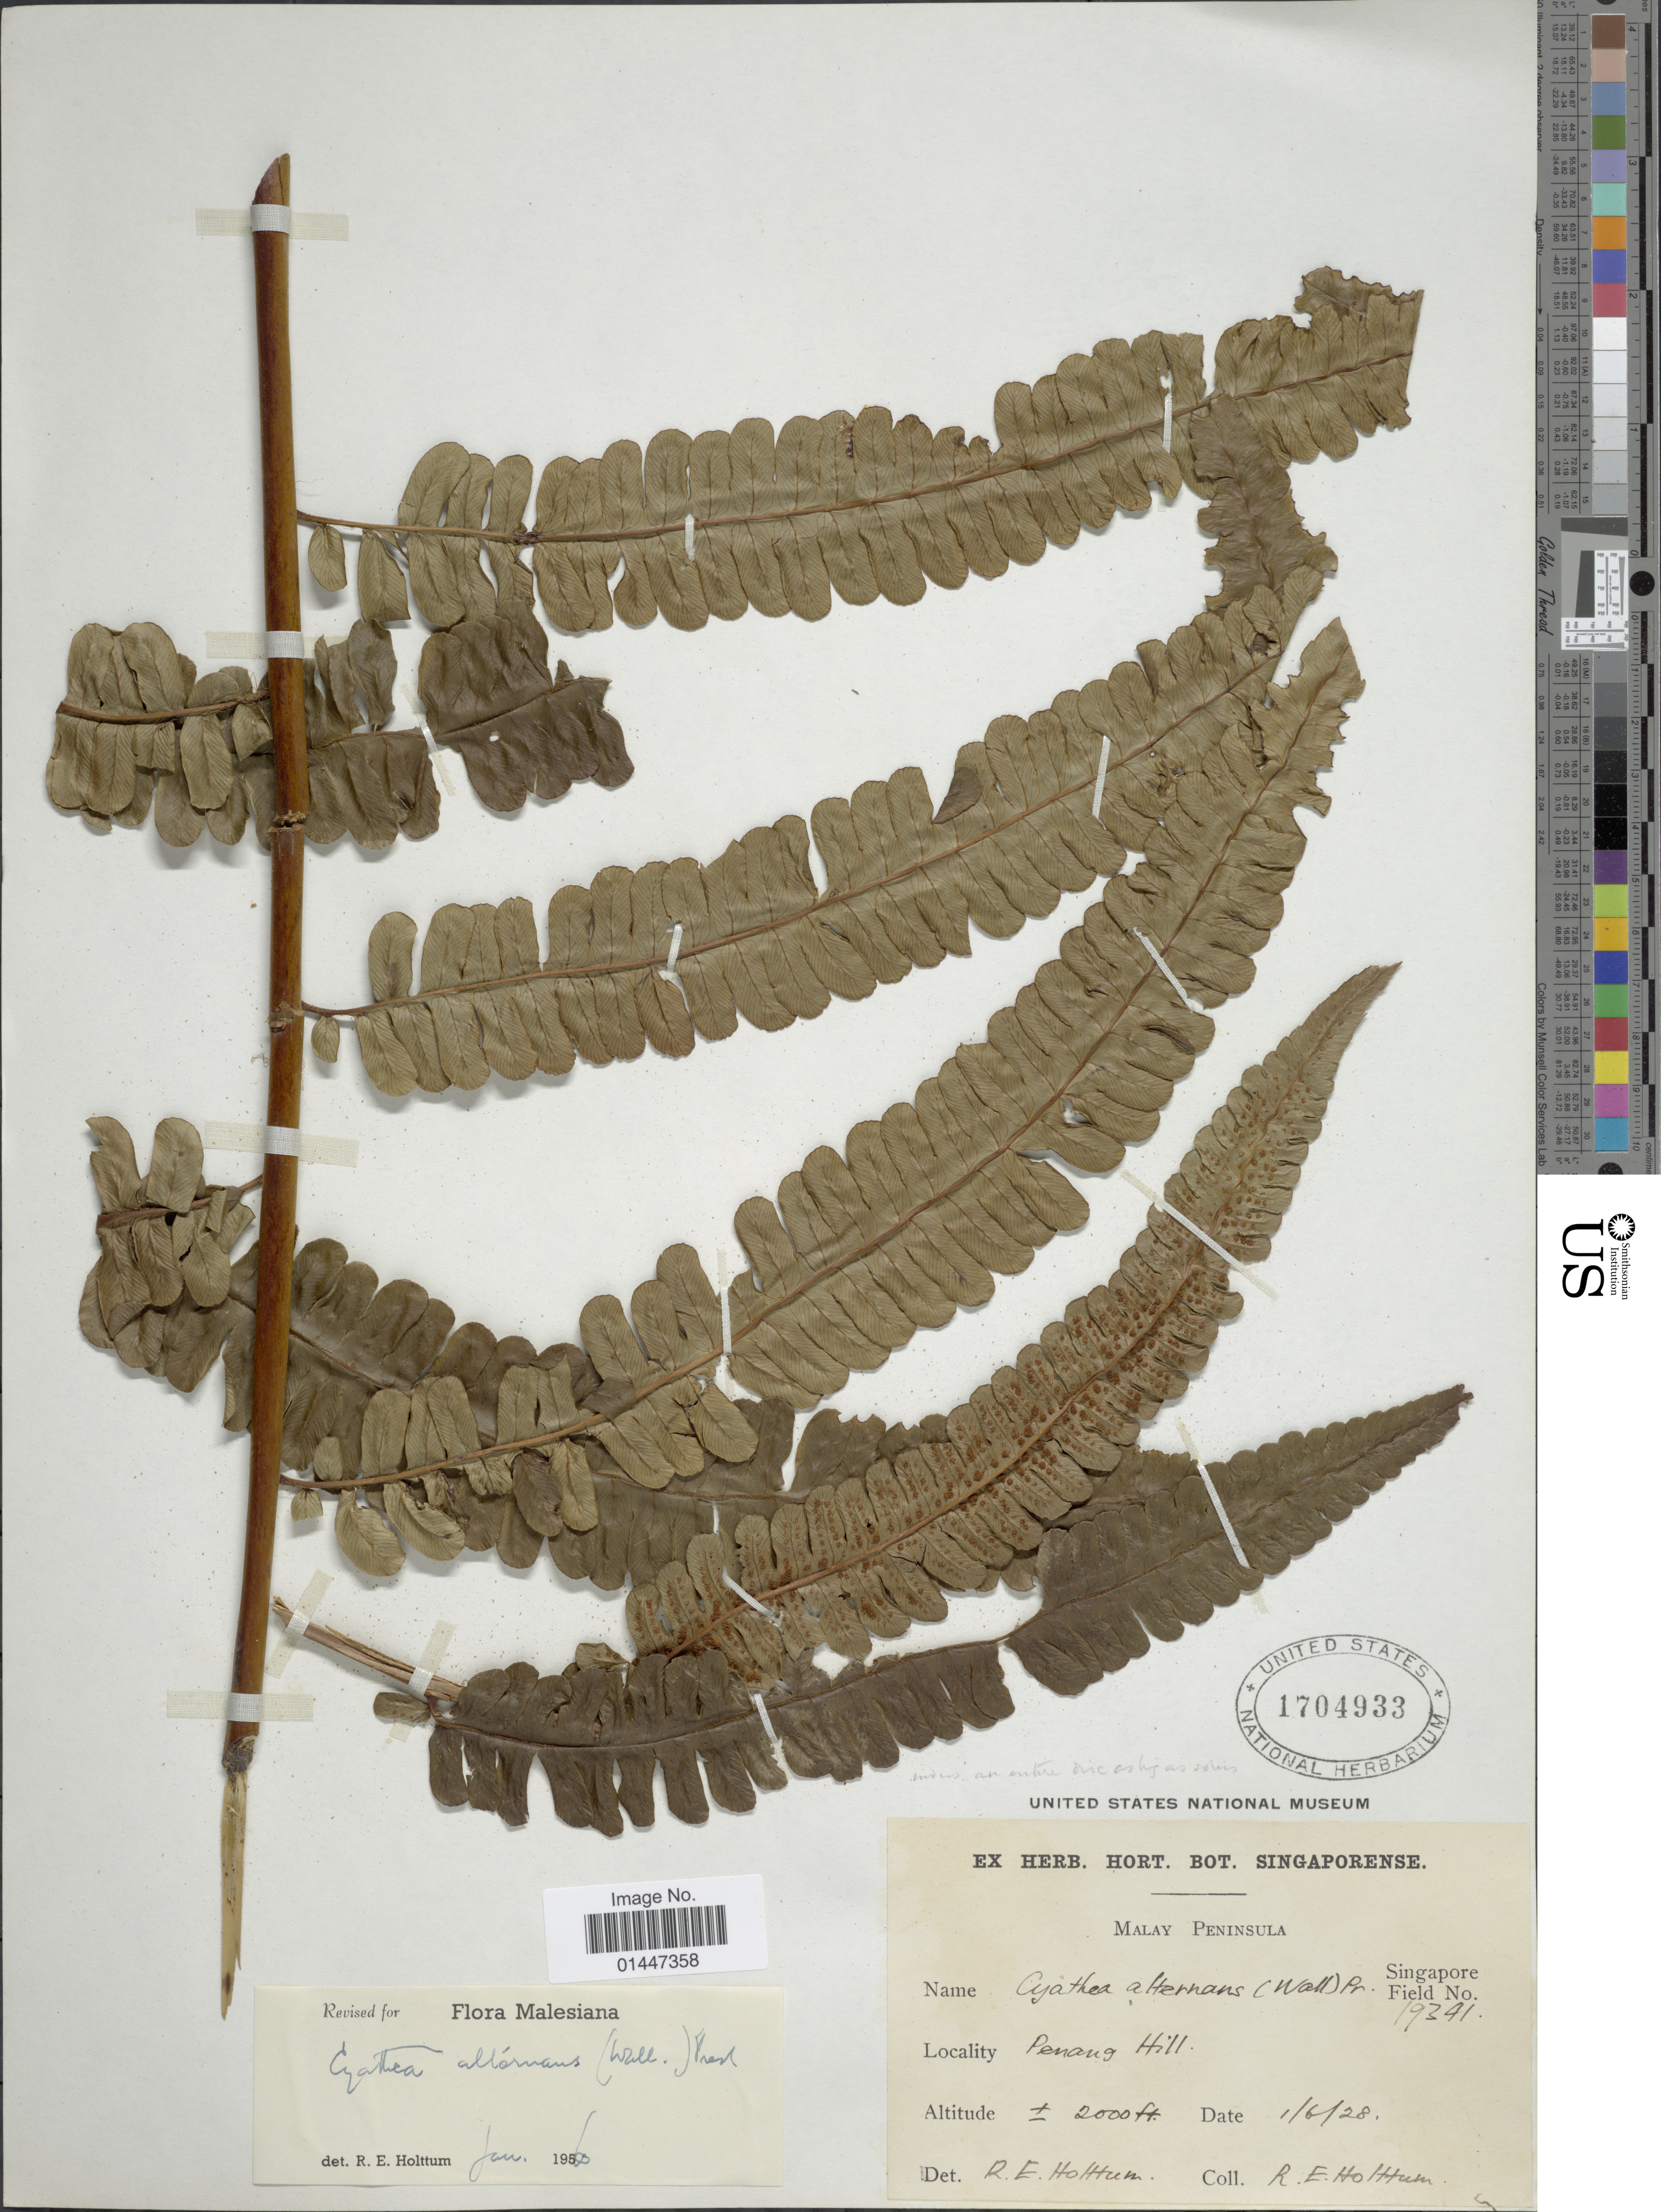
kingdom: Plantae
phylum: Tracheophyta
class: Polypodiopsida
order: Cyatheales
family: Cyatheaceae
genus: Sphaeropteris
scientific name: Sphaeropteris alternans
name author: (Wall. ex Hook.) R.M. Tryon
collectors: R. E. Holttum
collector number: Singapore Field 19341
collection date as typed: Transcribed d/m/y: 1/6/28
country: Malaysia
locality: Malay Peninsula. Penang Hill.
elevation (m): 610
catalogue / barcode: US 1704933